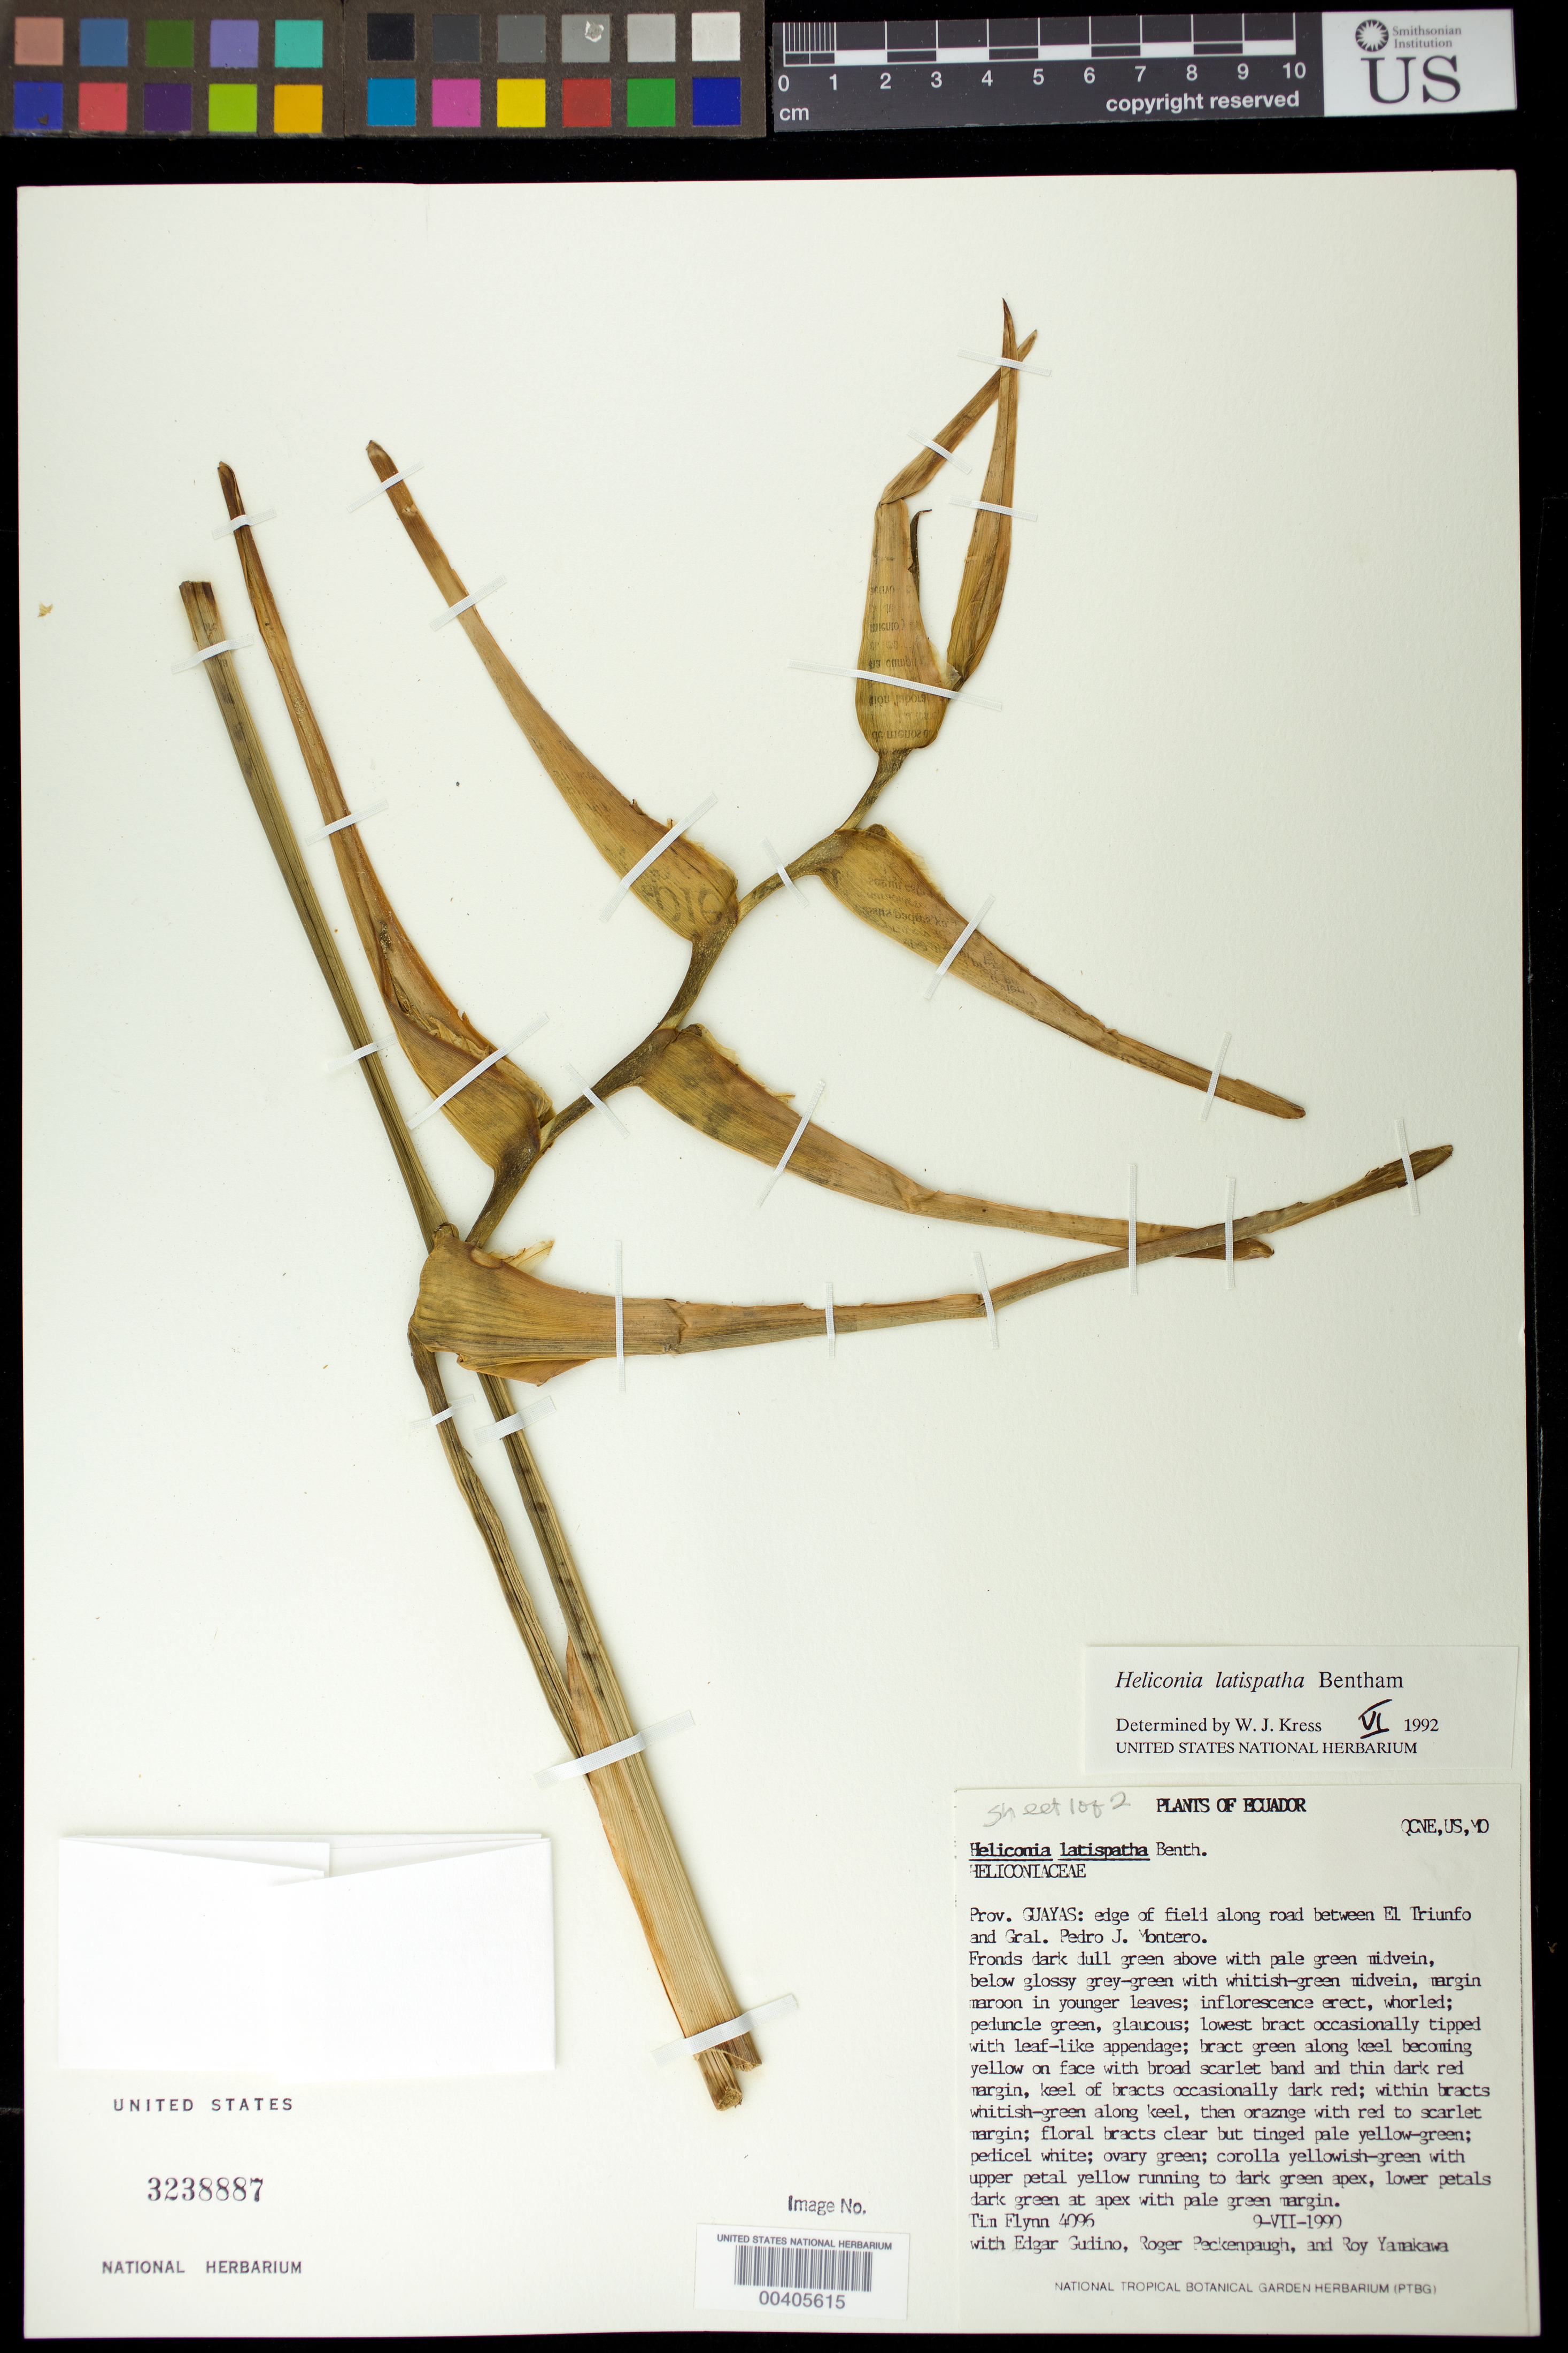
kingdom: Plantae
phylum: Tracheophyta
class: Liliopsida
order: Zingiberales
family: Heliconiaceae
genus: Heliconia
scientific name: Heliconia latispatha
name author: Benth.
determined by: Kress, W. J., (US), Smithsonian Institution - National Museum of Natural History (UNITED STATES)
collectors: T. W. Flynn, E. Gudiño, R. Peckinpaugh & R. Yamakawa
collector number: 4096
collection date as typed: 09 Jul 1990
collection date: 1990-07-09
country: Ecuador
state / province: Guayas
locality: Rd between el Triunfo and Gral. Pedro j. Montero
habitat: Edge of field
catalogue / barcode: US 3238887